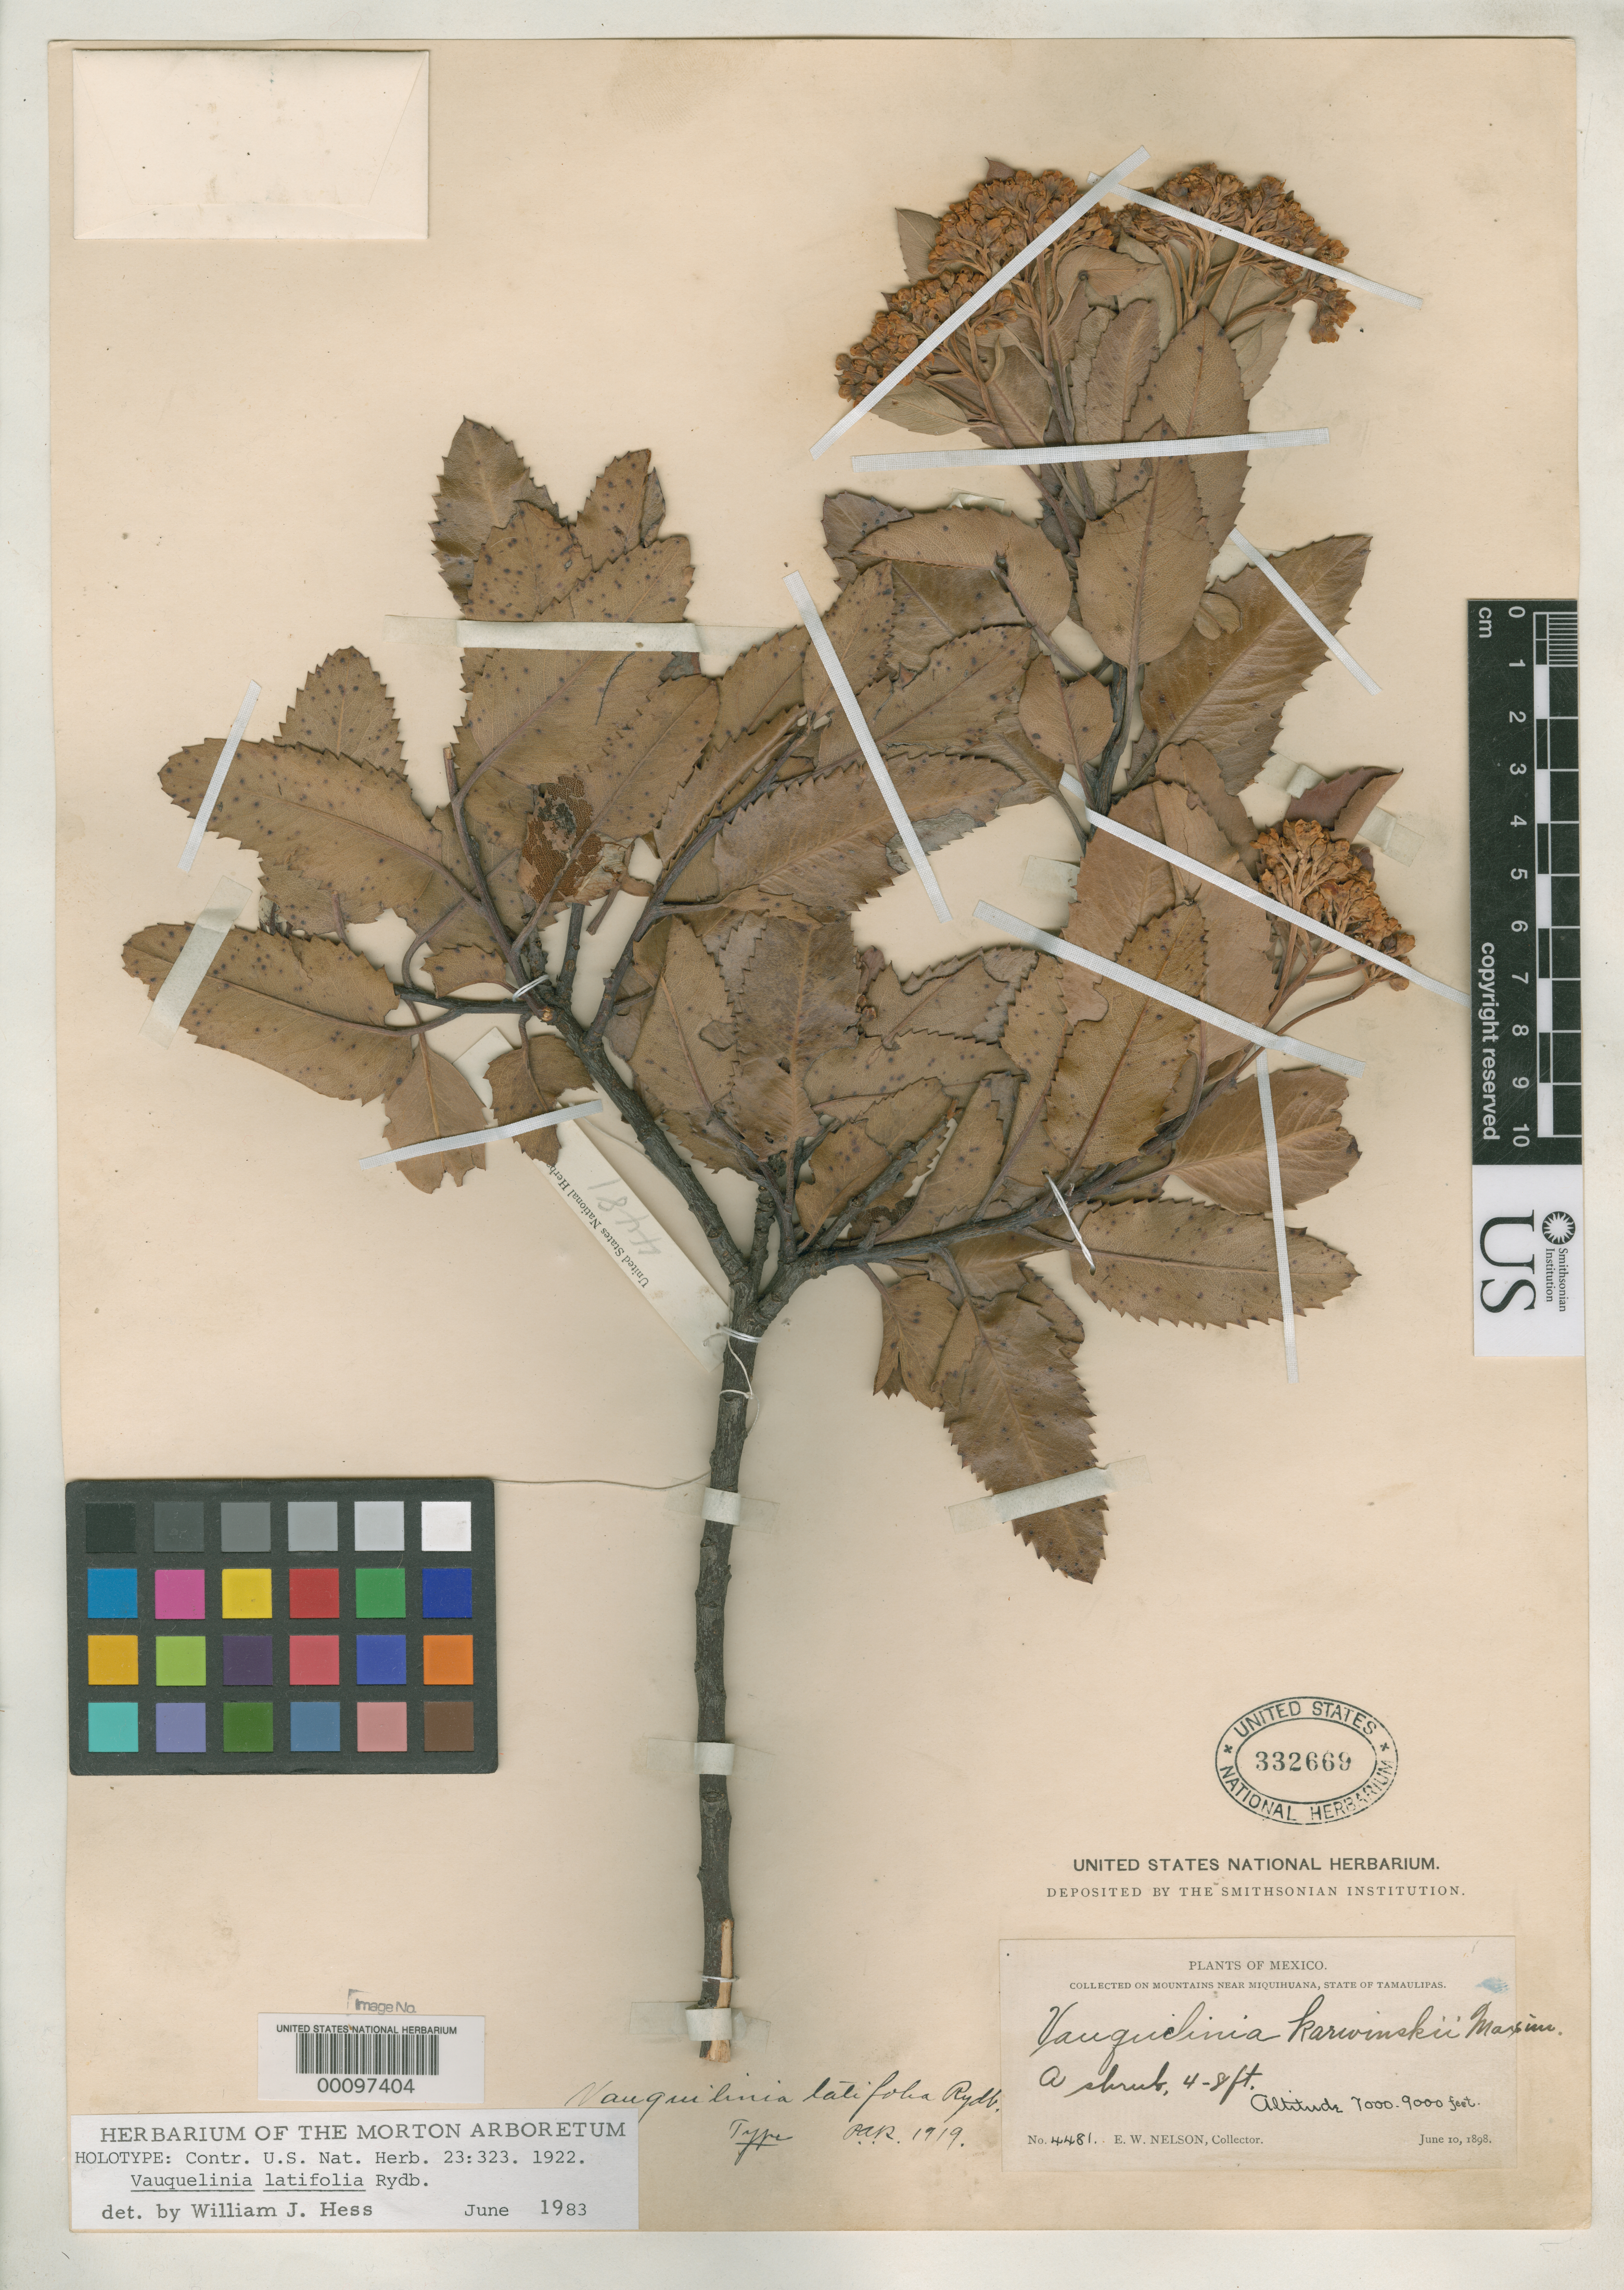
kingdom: Plantae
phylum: Tracheophyta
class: Magnoliopsida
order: Rosales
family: Rosaceae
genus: Vauquelinia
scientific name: Vauquelinia latifolia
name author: Rydb.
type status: Holotype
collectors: E. W. Nelson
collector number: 4481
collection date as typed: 10 Jun 1898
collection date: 1898-06-10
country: Mexico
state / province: Tamaulipas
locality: Near Miquihuana.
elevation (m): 2100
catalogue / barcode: US 332669